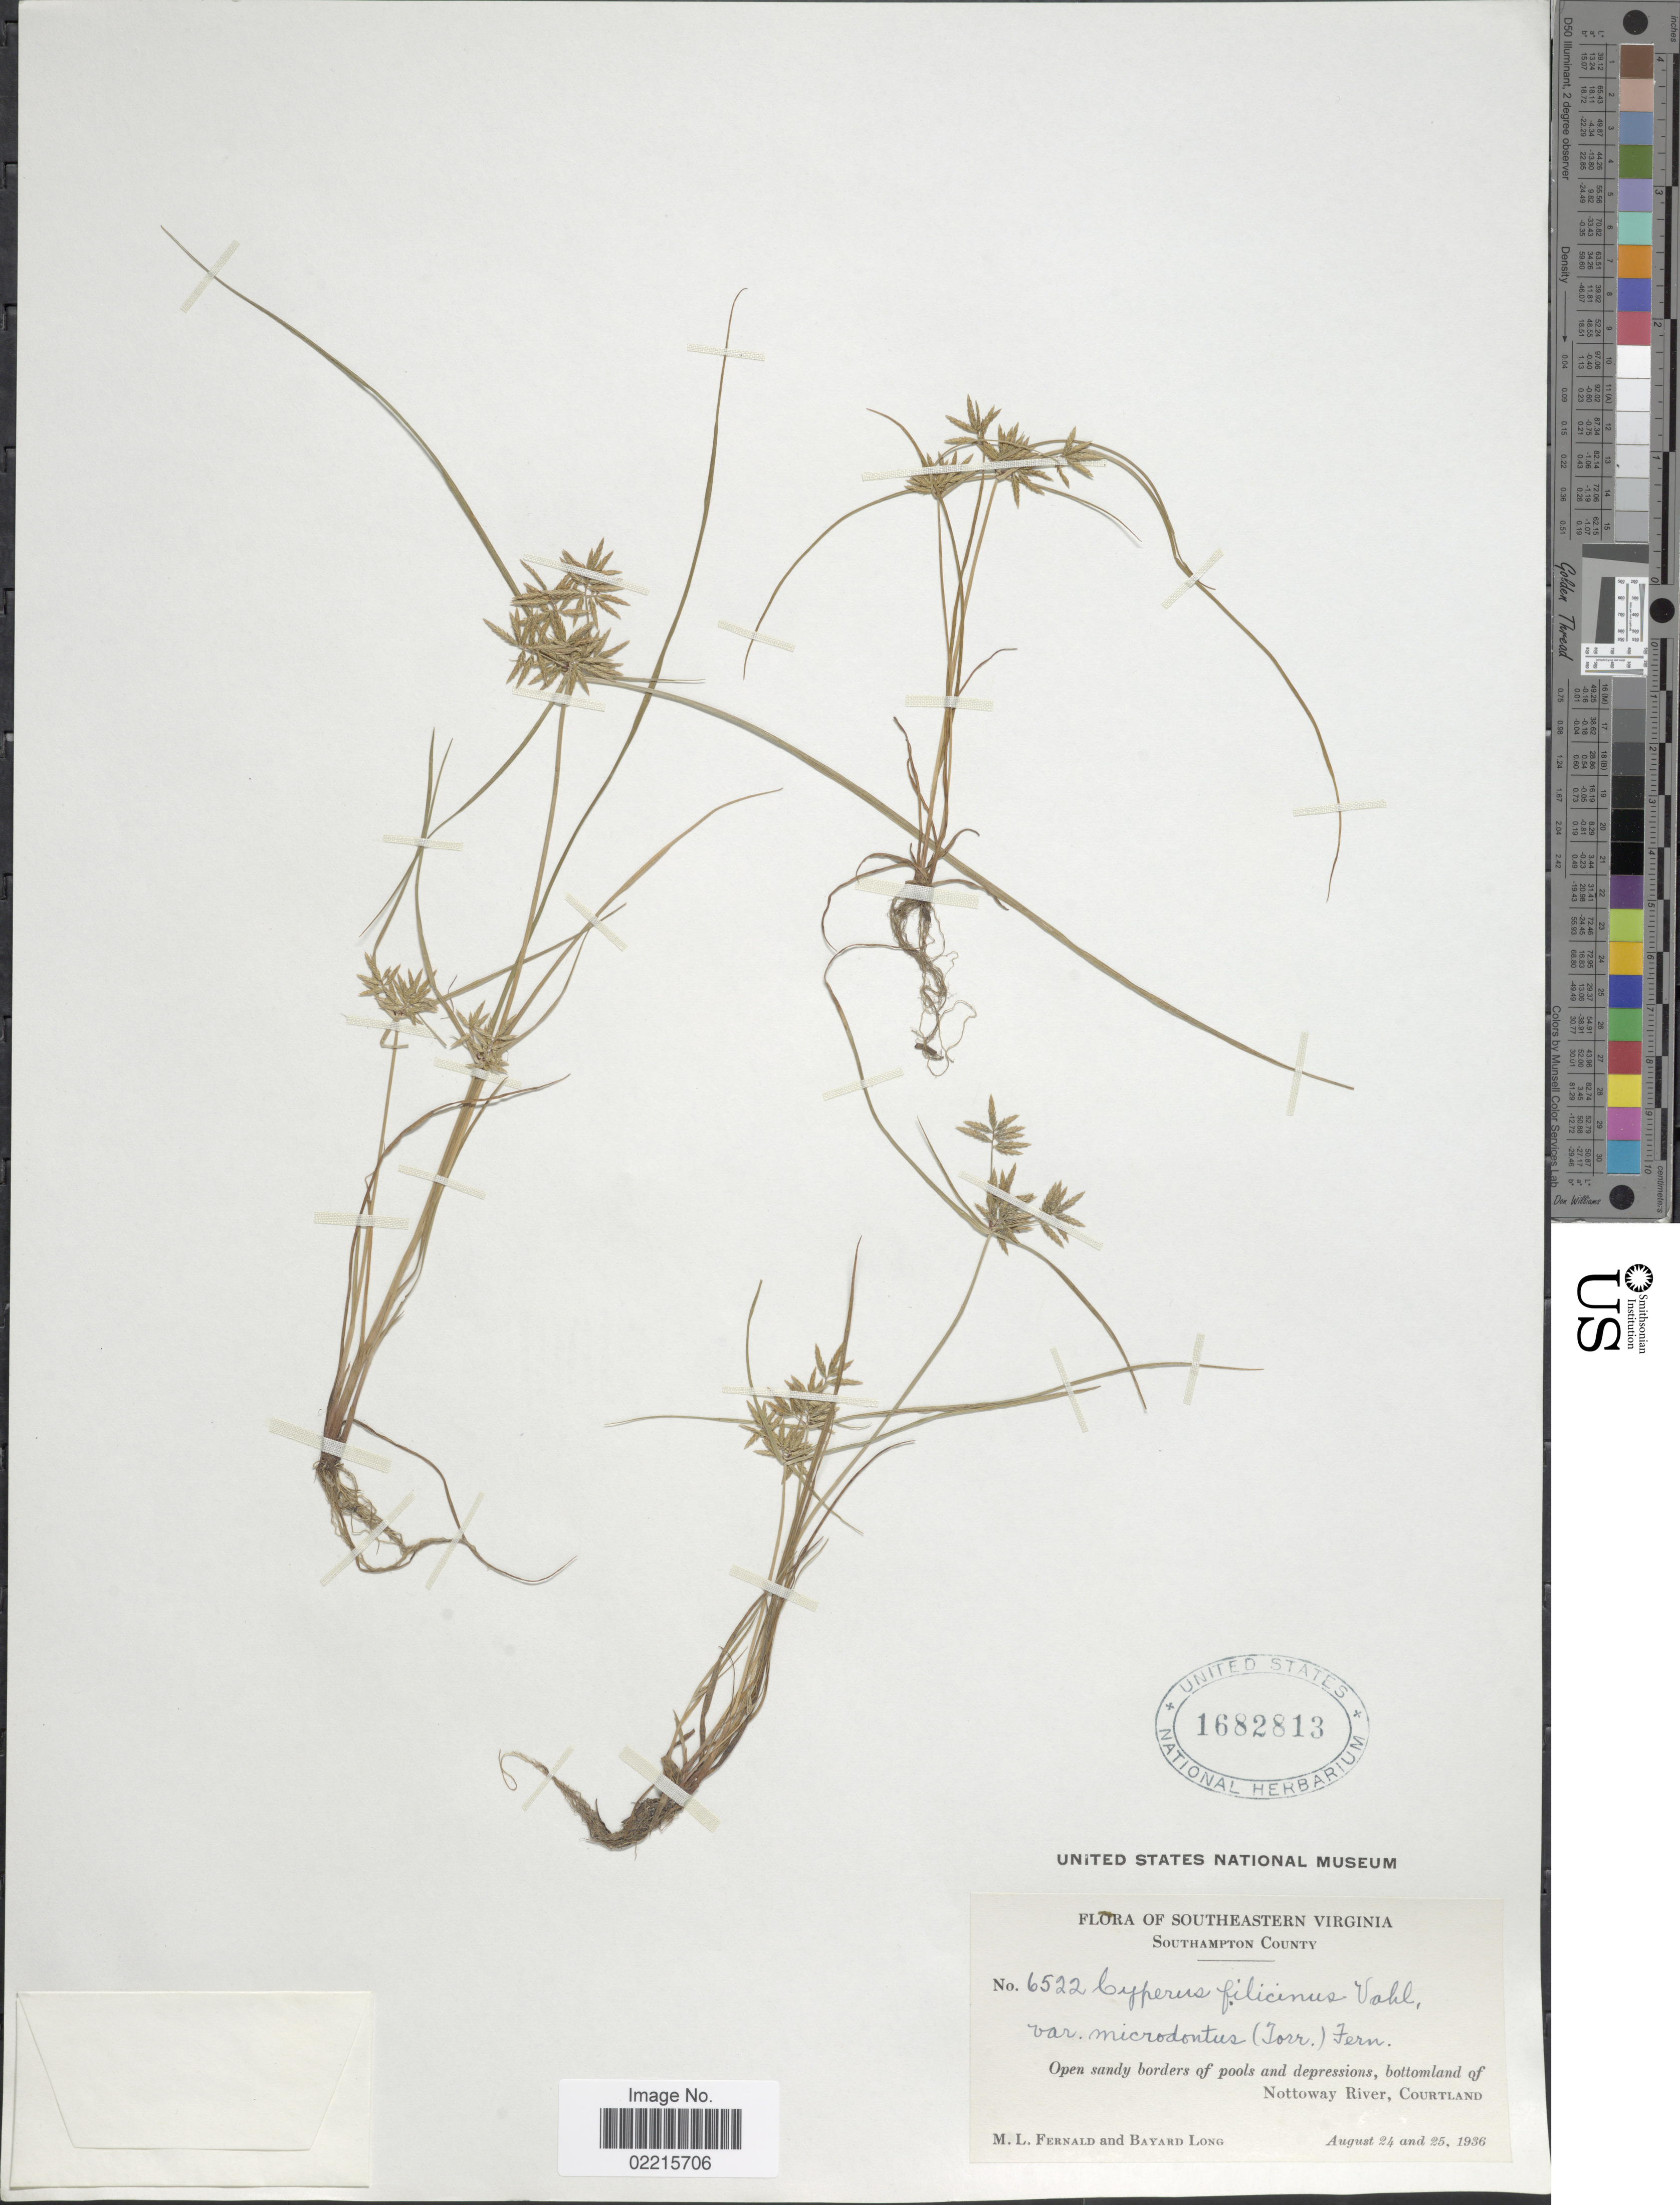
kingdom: Plantae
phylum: Tracheophyta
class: Liliopsida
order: Poales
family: Cyperaceae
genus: Cyperus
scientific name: Cyperus filicinus Vahl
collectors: M. L. Fernald & B. Long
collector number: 6522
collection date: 1936-08-24/1936-08-25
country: United States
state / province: Virginia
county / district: Southampton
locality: Southeastern Virginia, Southampton County, bottomland of Nottoway River, Courtland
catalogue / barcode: US 1682813